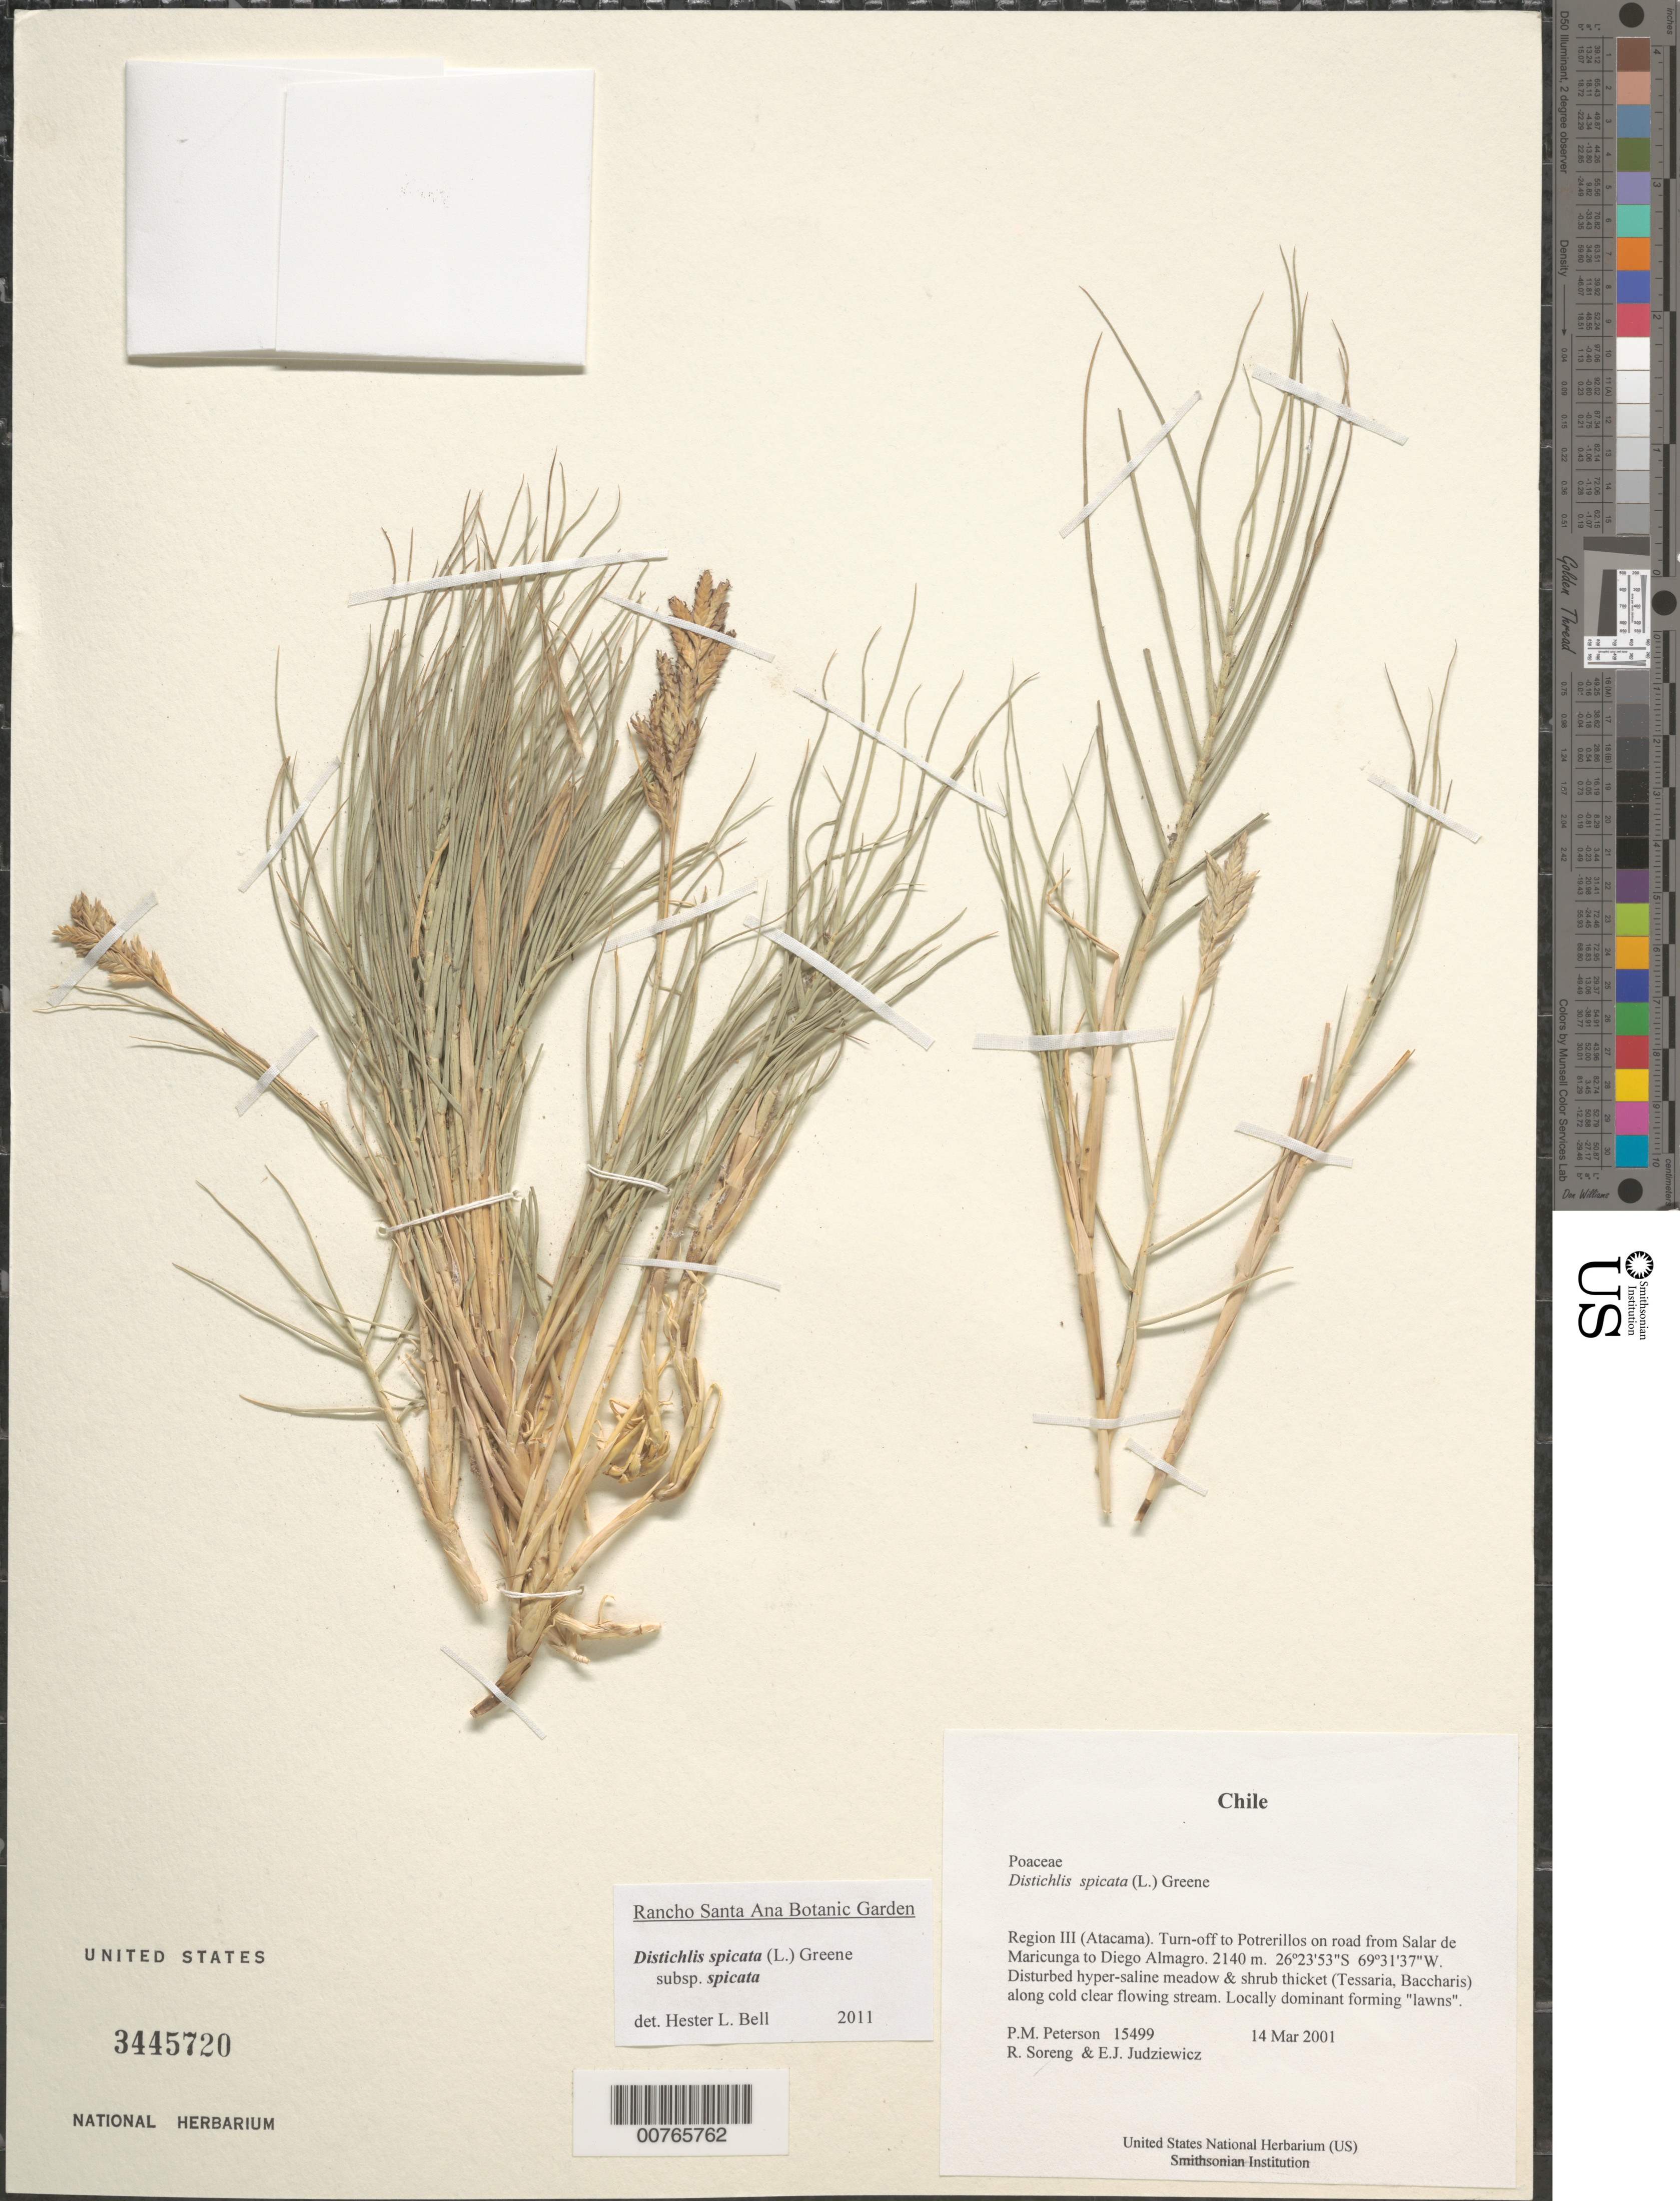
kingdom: Plantae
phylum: Tracheophyta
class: Liliopsida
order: Poales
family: Poaceae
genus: Distichlis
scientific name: Distichlis spicata subsp. spicata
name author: (L.) Greene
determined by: Bell, H. L.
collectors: P. M. Peterson, R. J. Soreng & E. J. Judziewicz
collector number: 15499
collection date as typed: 14 Mar 2001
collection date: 2001-03-14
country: Chile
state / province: Atacama (III)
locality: Turn-off to Potrerillos on road from Salar de Maricunga to Diego Almagro.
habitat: Disturbed hyper-saline meadow & shrub thicket (Tessaria, Baccharis) along cold clear flowing stream.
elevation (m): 2140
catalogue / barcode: US 3445720